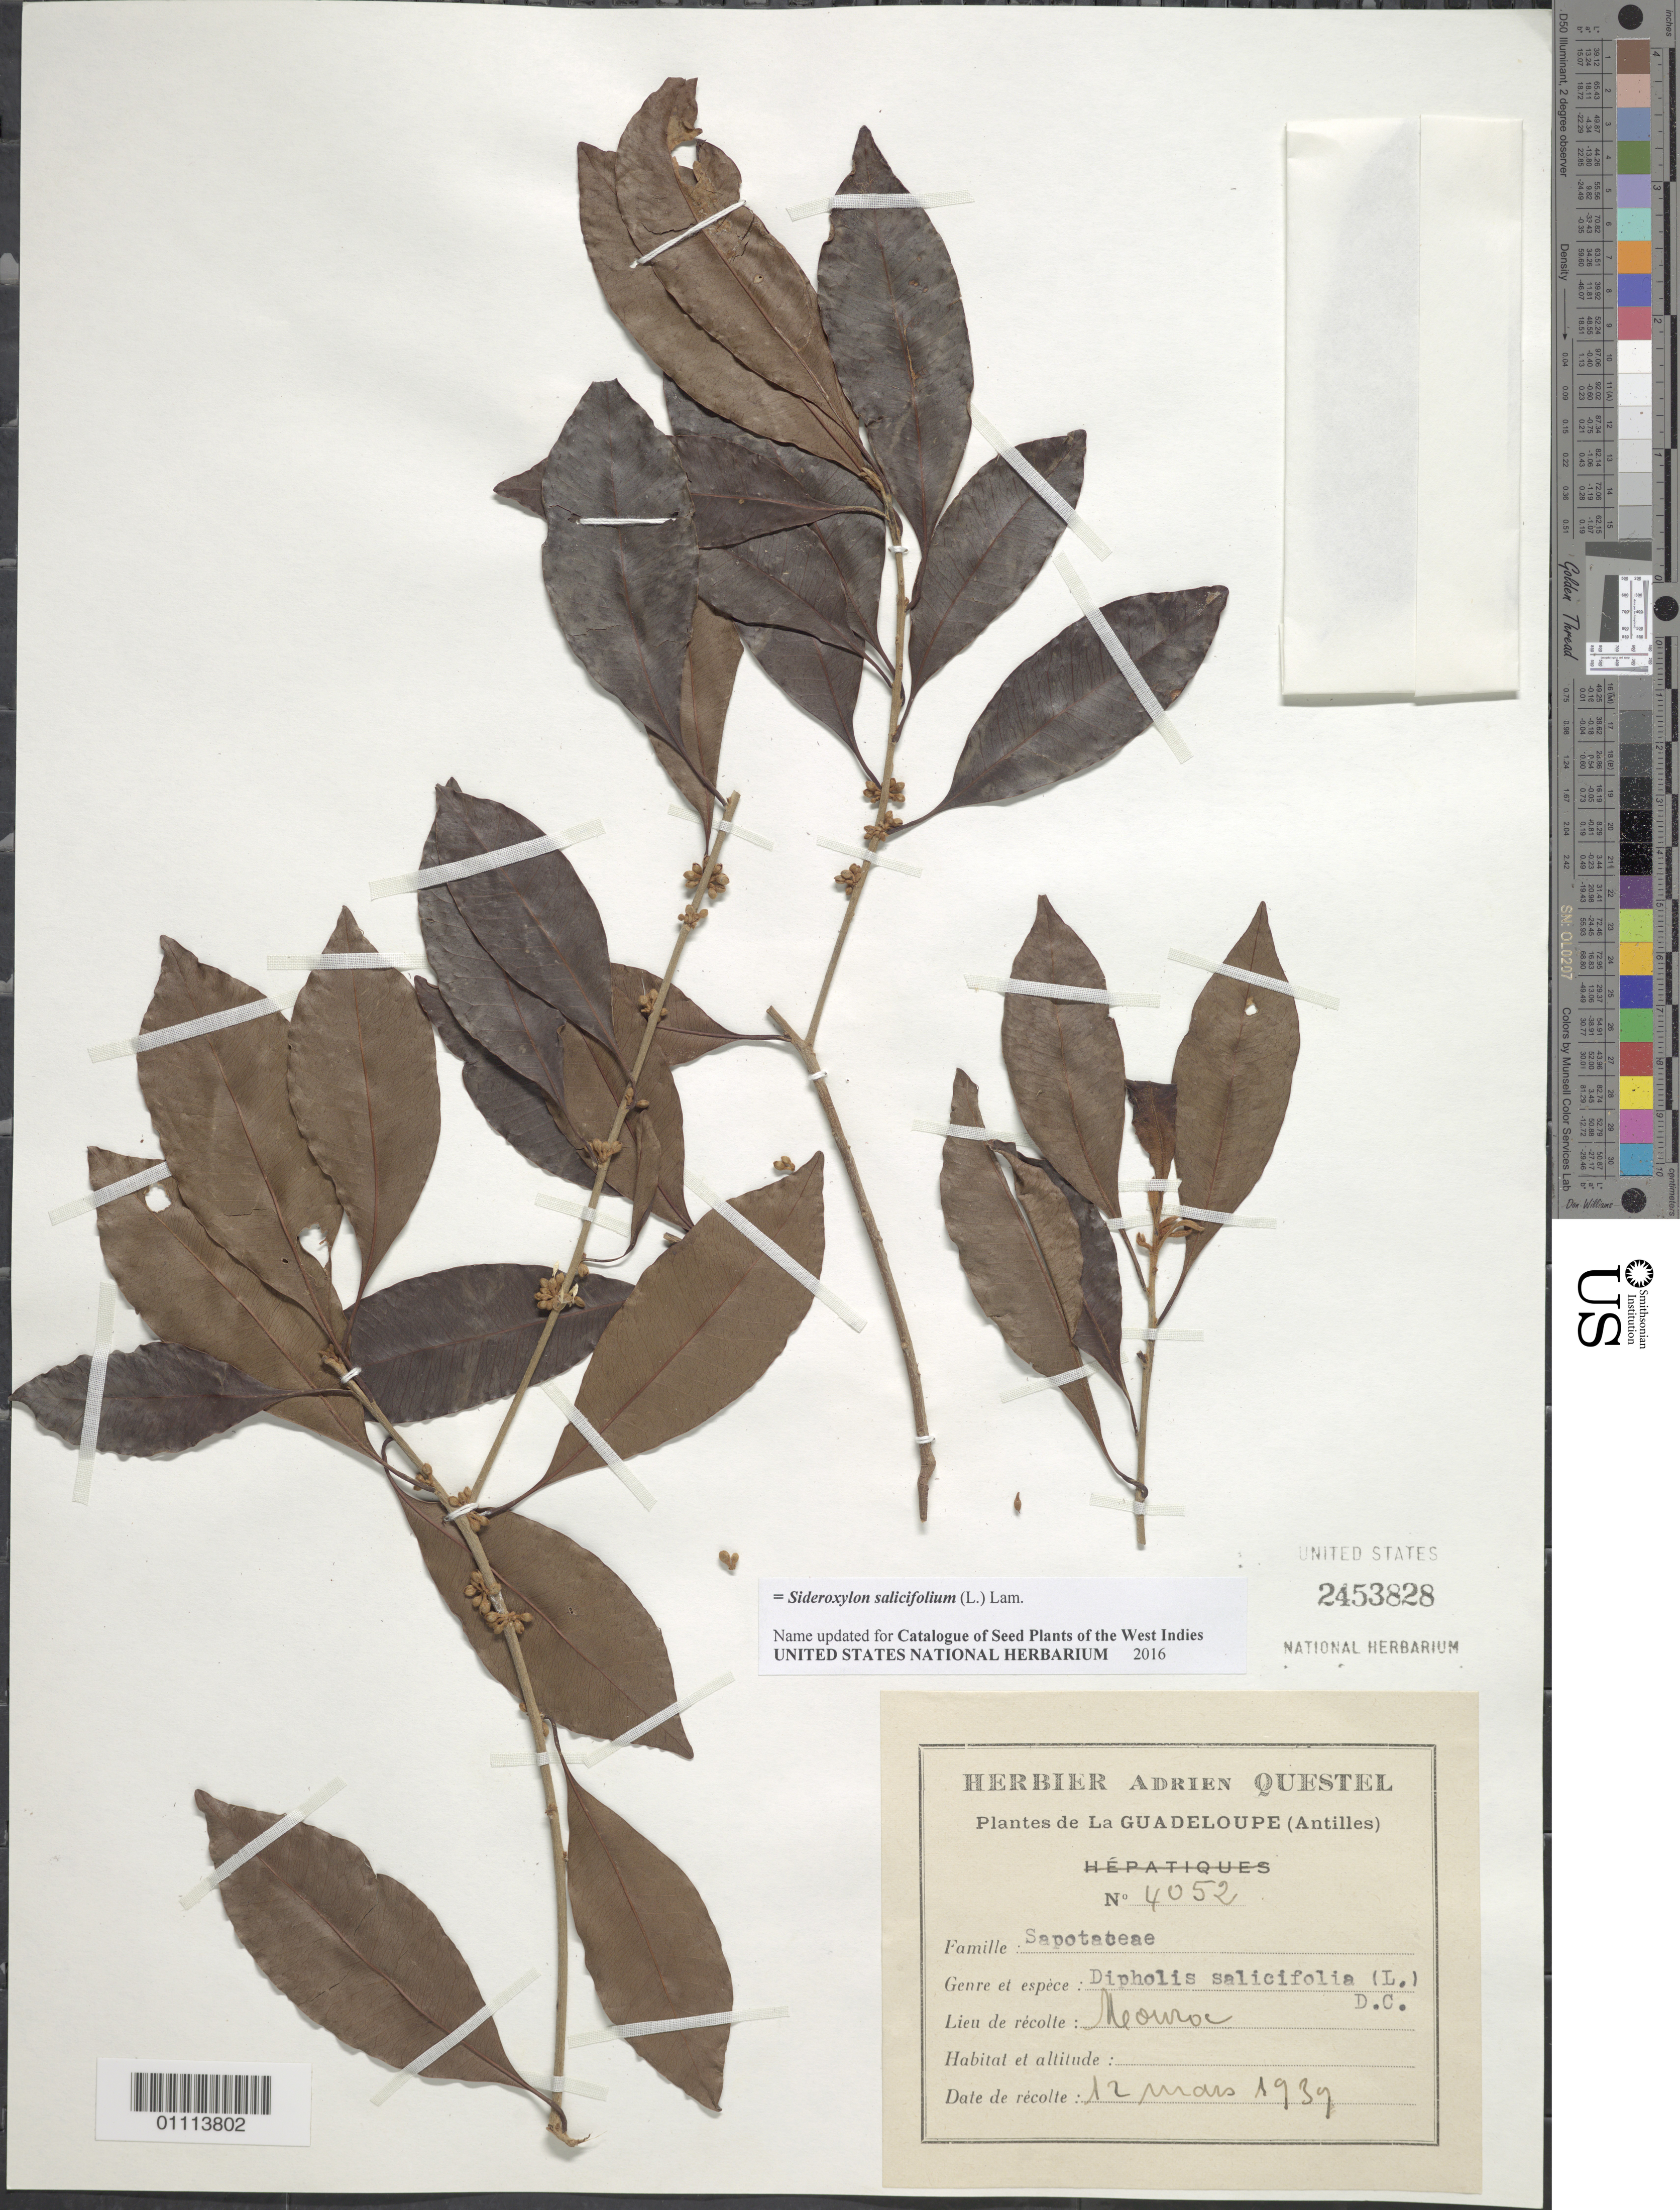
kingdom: Plantae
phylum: Tracheophyta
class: Magnoliopsida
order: Ericales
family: Sapotaceae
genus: Dipholis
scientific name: Dipholis salicifolia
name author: (L.) A. DC.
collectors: A. Questel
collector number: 4052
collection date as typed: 12 Mar 1939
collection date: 1939-03-12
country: Guadeloupe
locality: Meourse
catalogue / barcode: US 2453828